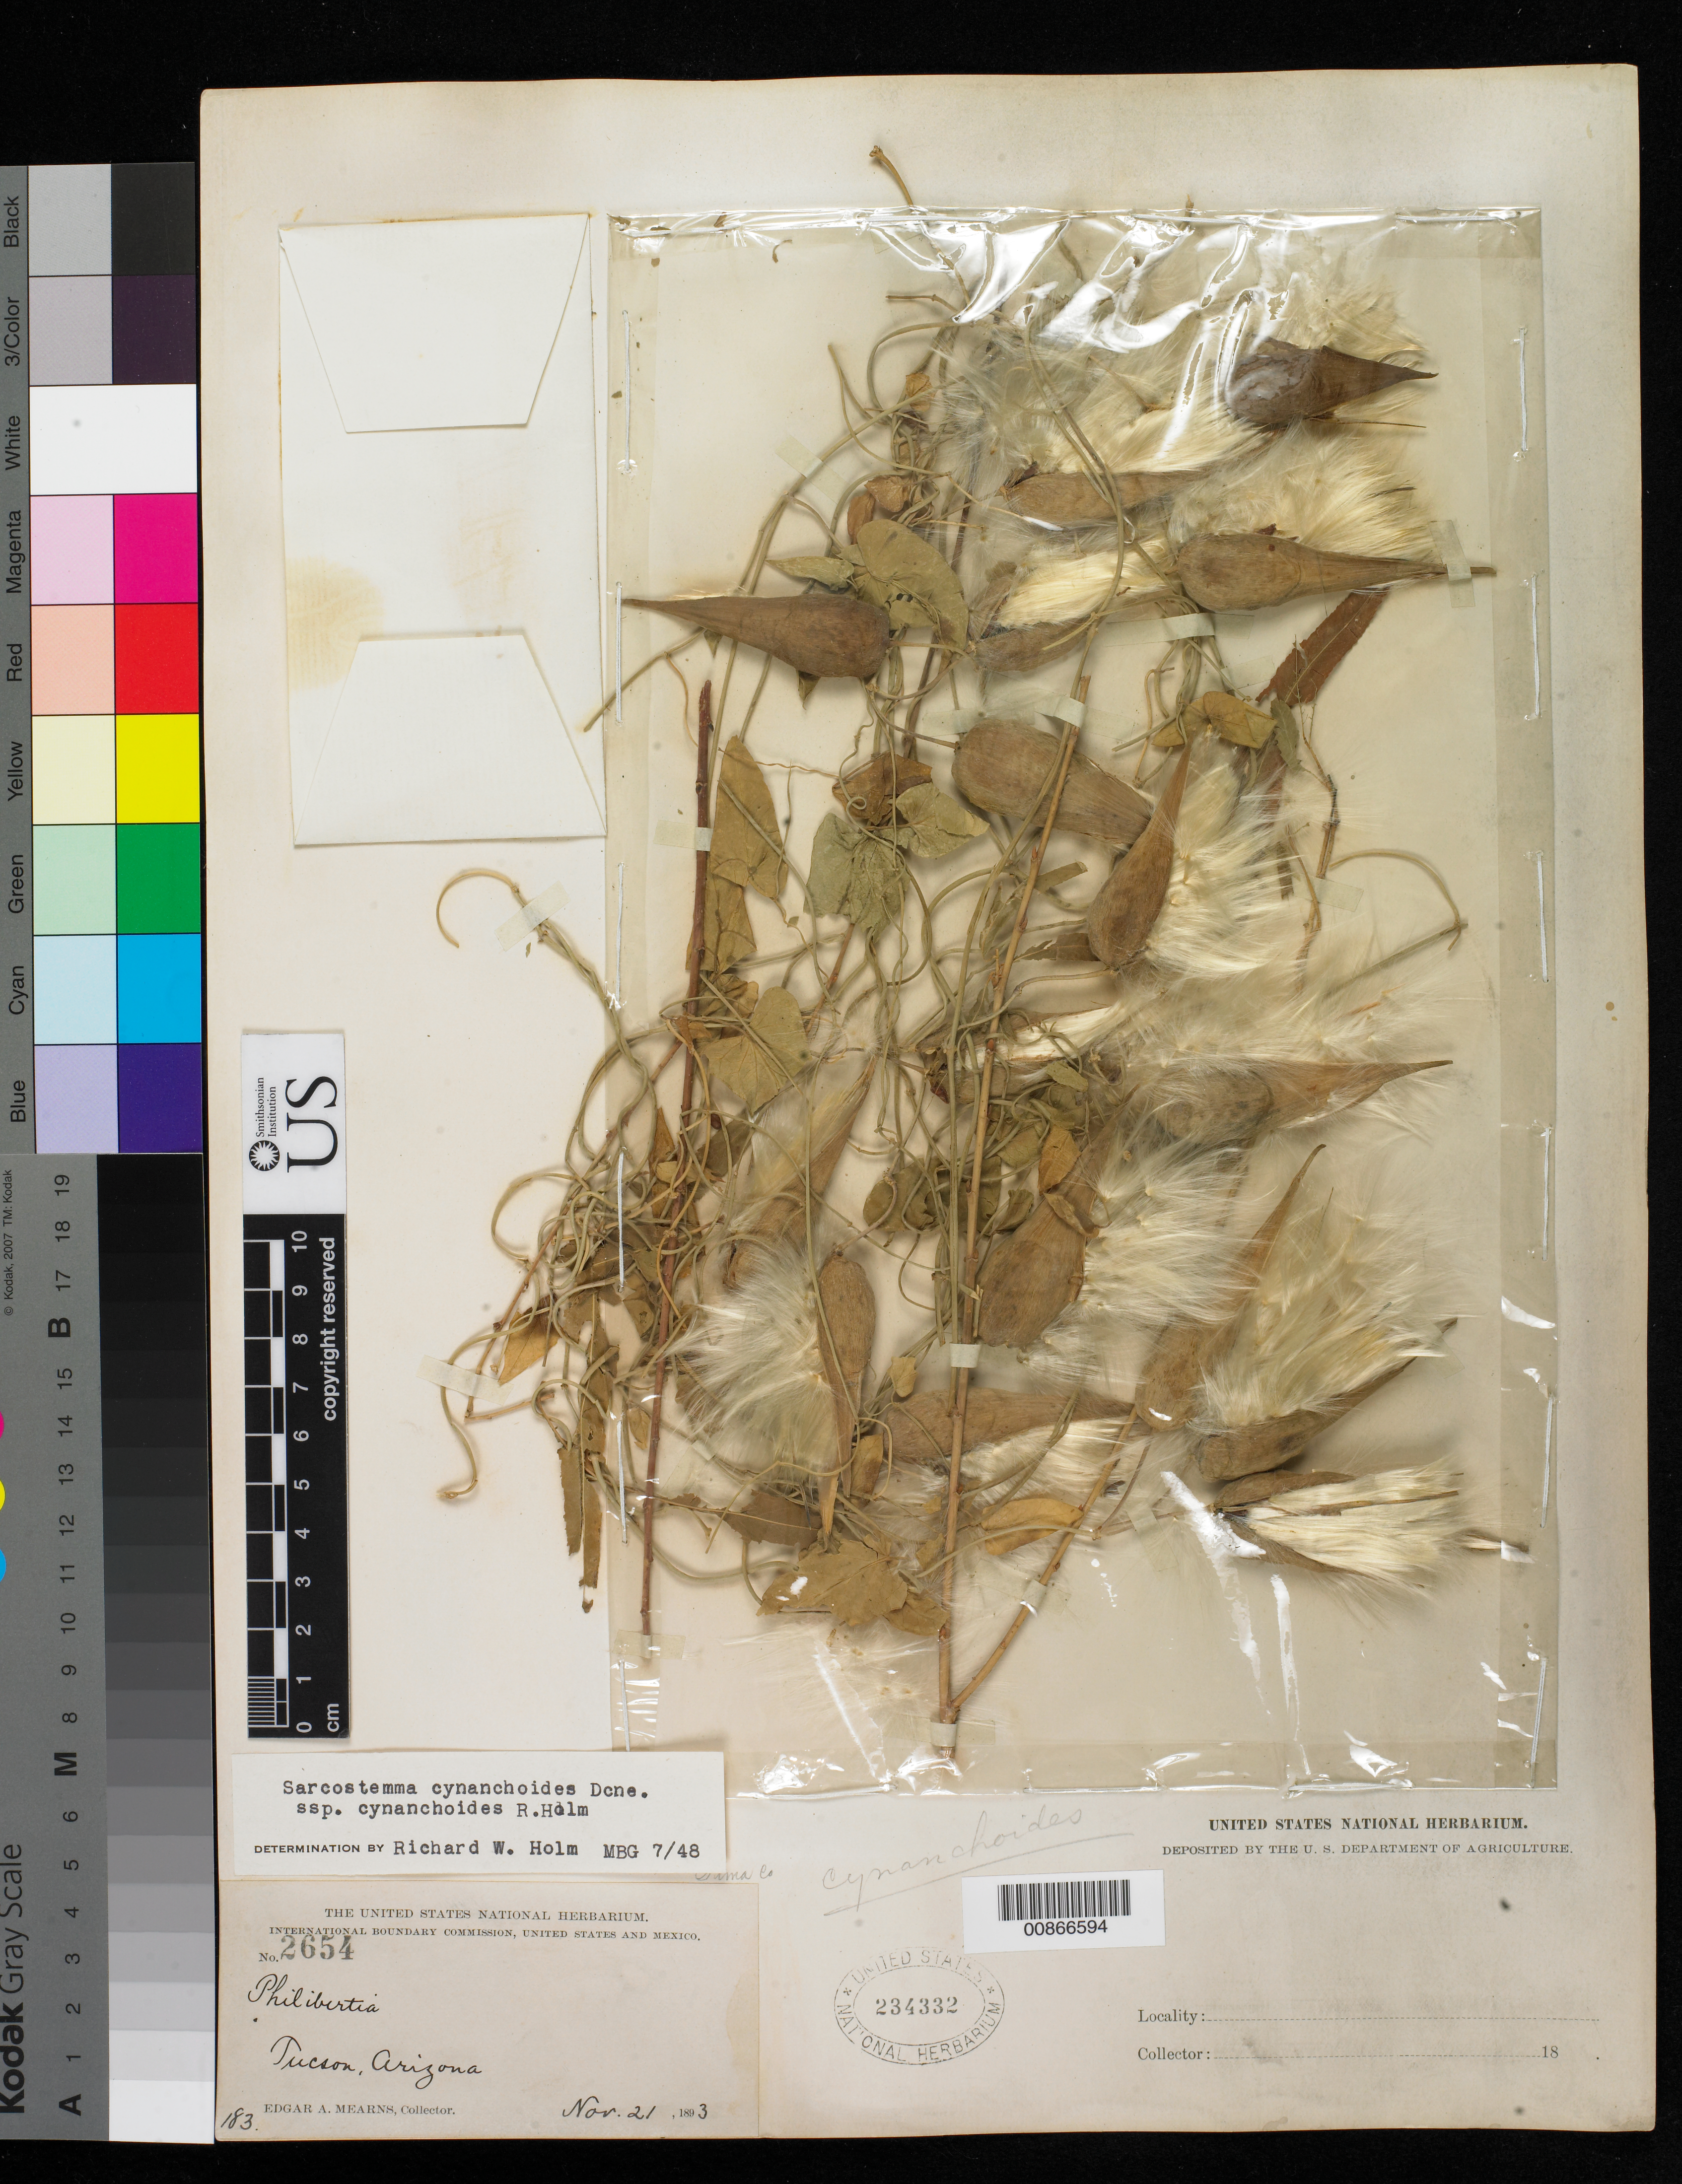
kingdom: Plantae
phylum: Tracheophyta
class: Magnoliopsida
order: Gentianales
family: Apocynaceae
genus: Sarcostemma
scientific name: Sarcostemma cynanchoides subsp. cynanchoides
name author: Decne.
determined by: Holm, R. W., (MO), Missouri Botanical Garden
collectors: E. A. Mearns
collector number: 2654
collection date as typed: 21 Nov 1893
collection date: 1893-11-21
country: United States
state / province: Arizona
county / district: Pima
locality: Tucson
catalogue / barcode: US 234332